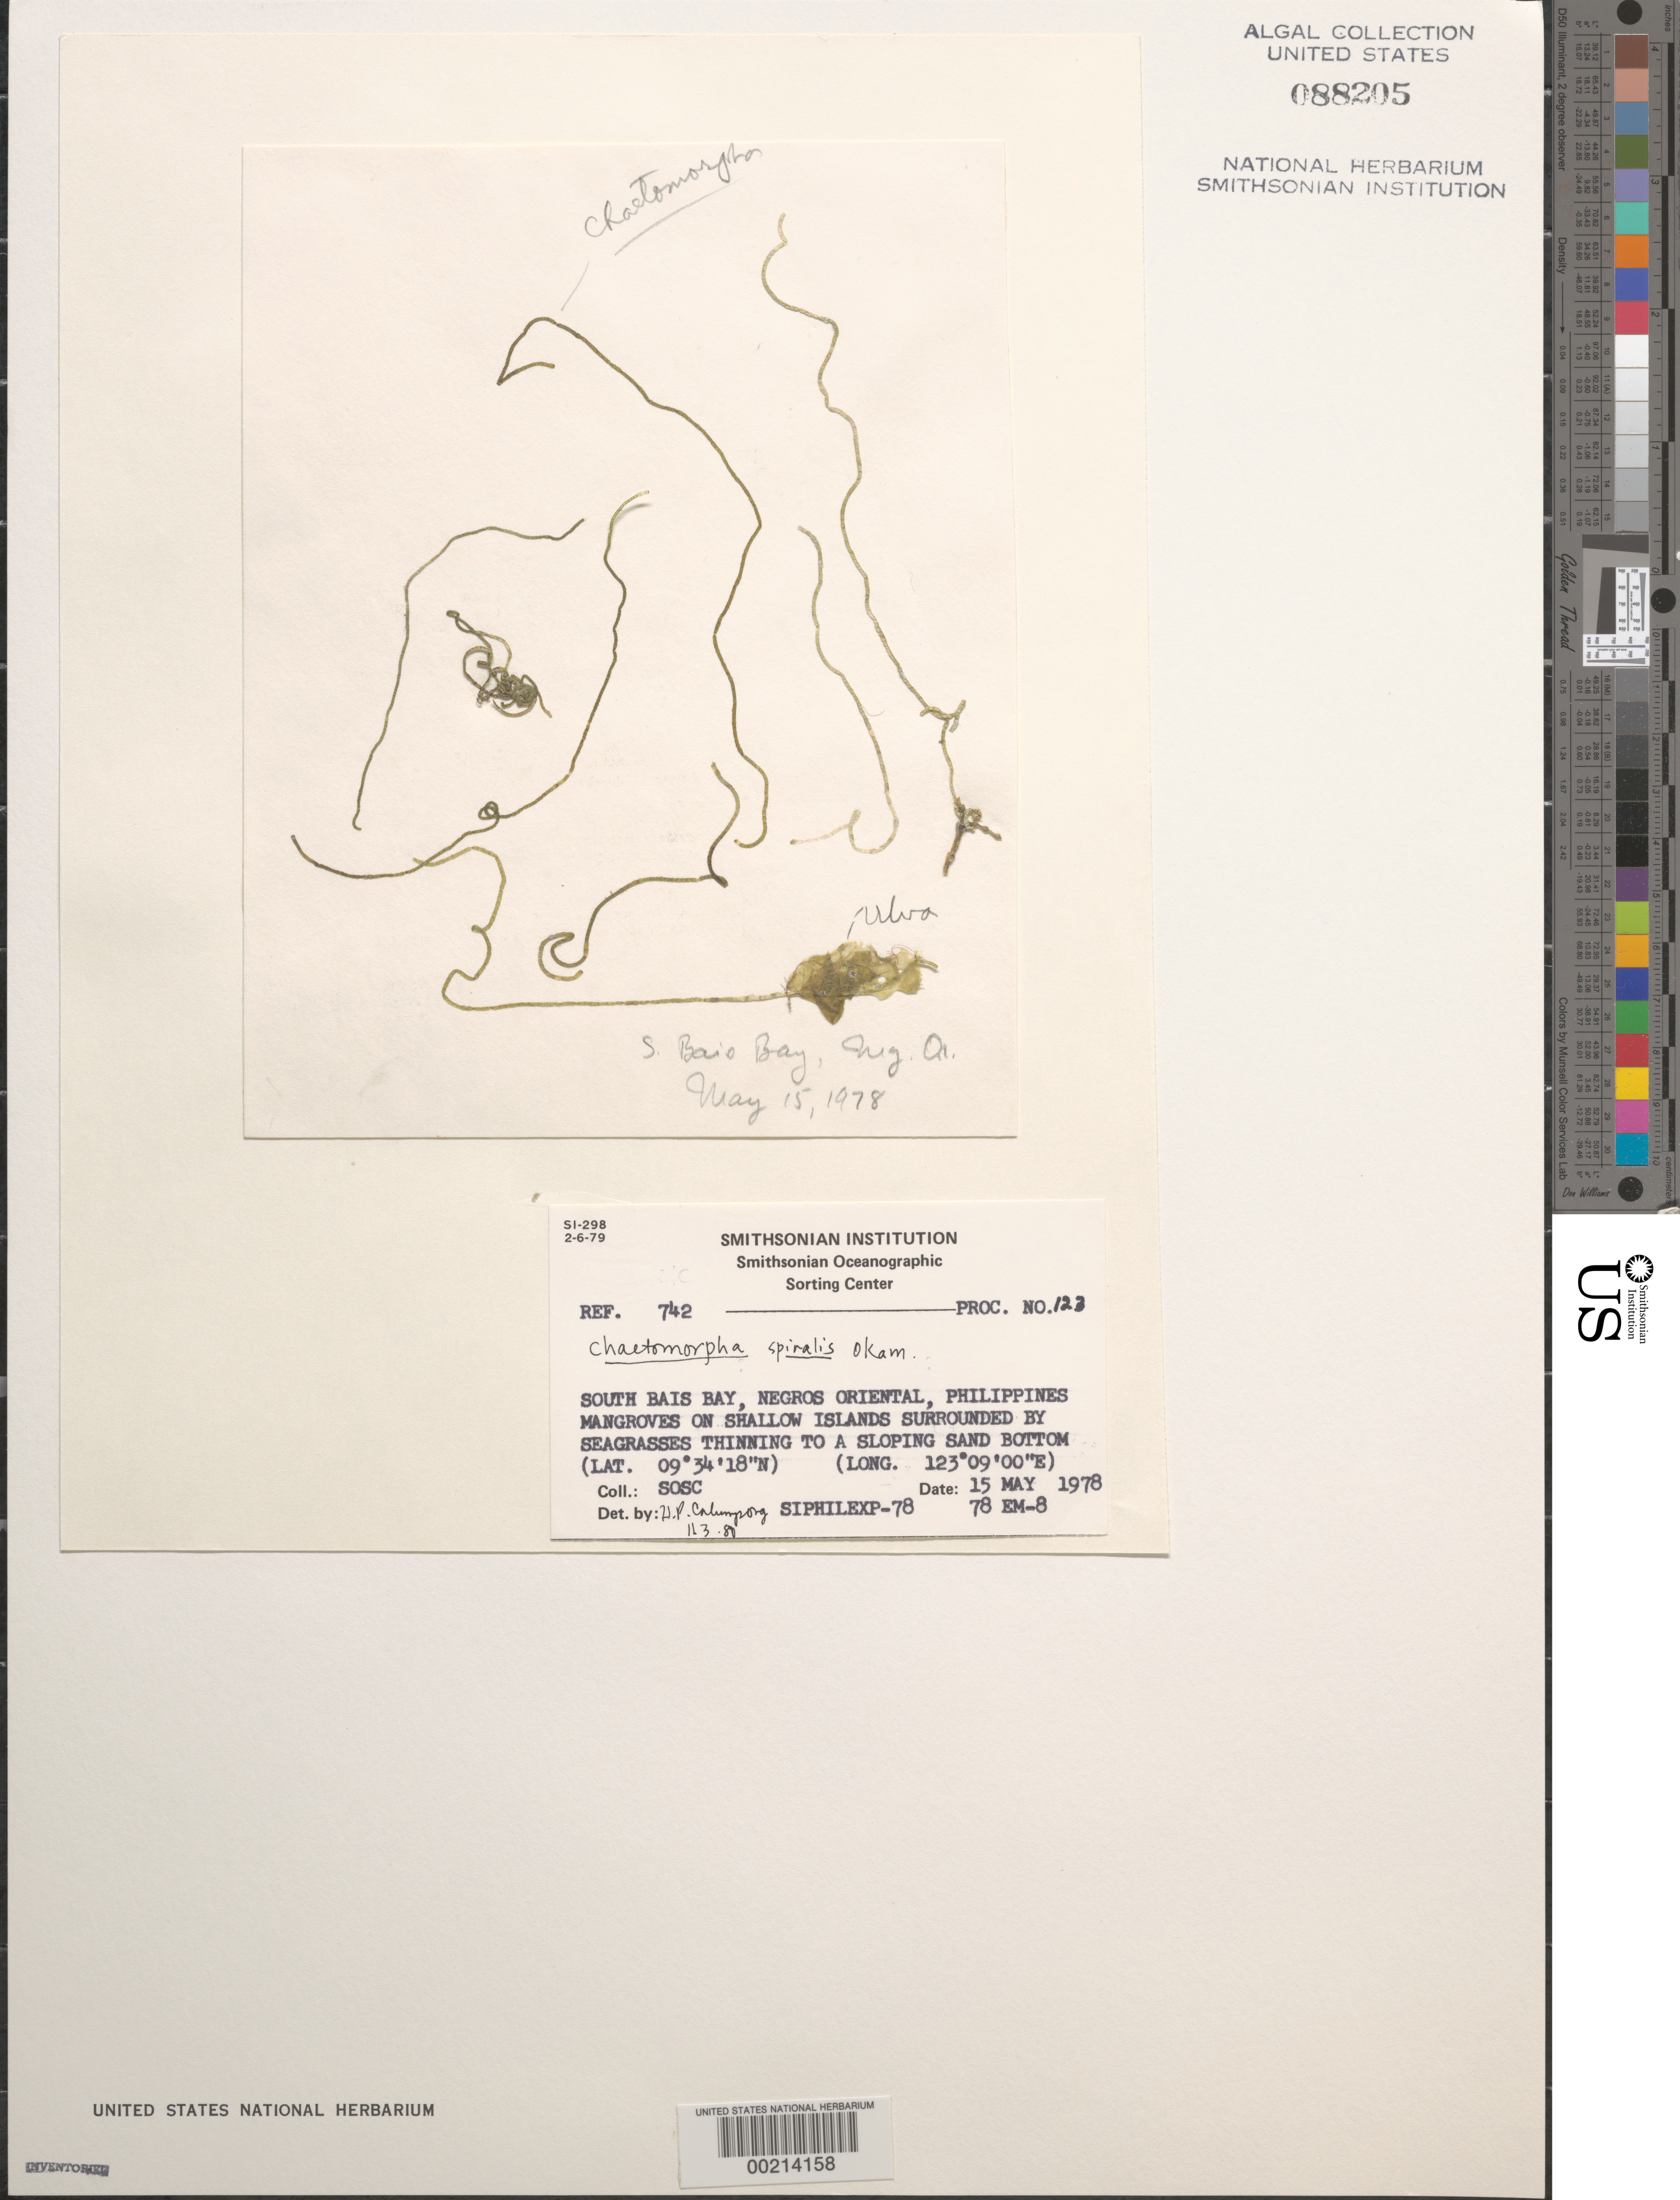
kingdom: Plantae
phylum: Chlorophyta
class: Ulvophyceae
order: Cladophorales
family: Cladophoraceae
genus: Chaetomorpha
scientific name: Chaetomorpha spiralis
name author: Okamura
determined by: Calumpong, H. P.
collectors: SOSC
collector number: Station 78 Em-8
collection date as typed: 15 May 1978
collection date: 1978-05-15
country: Philippines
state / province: Central Visayas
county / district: Negros Oriental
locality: South bais bay, negros oriental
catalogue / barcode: US 88205